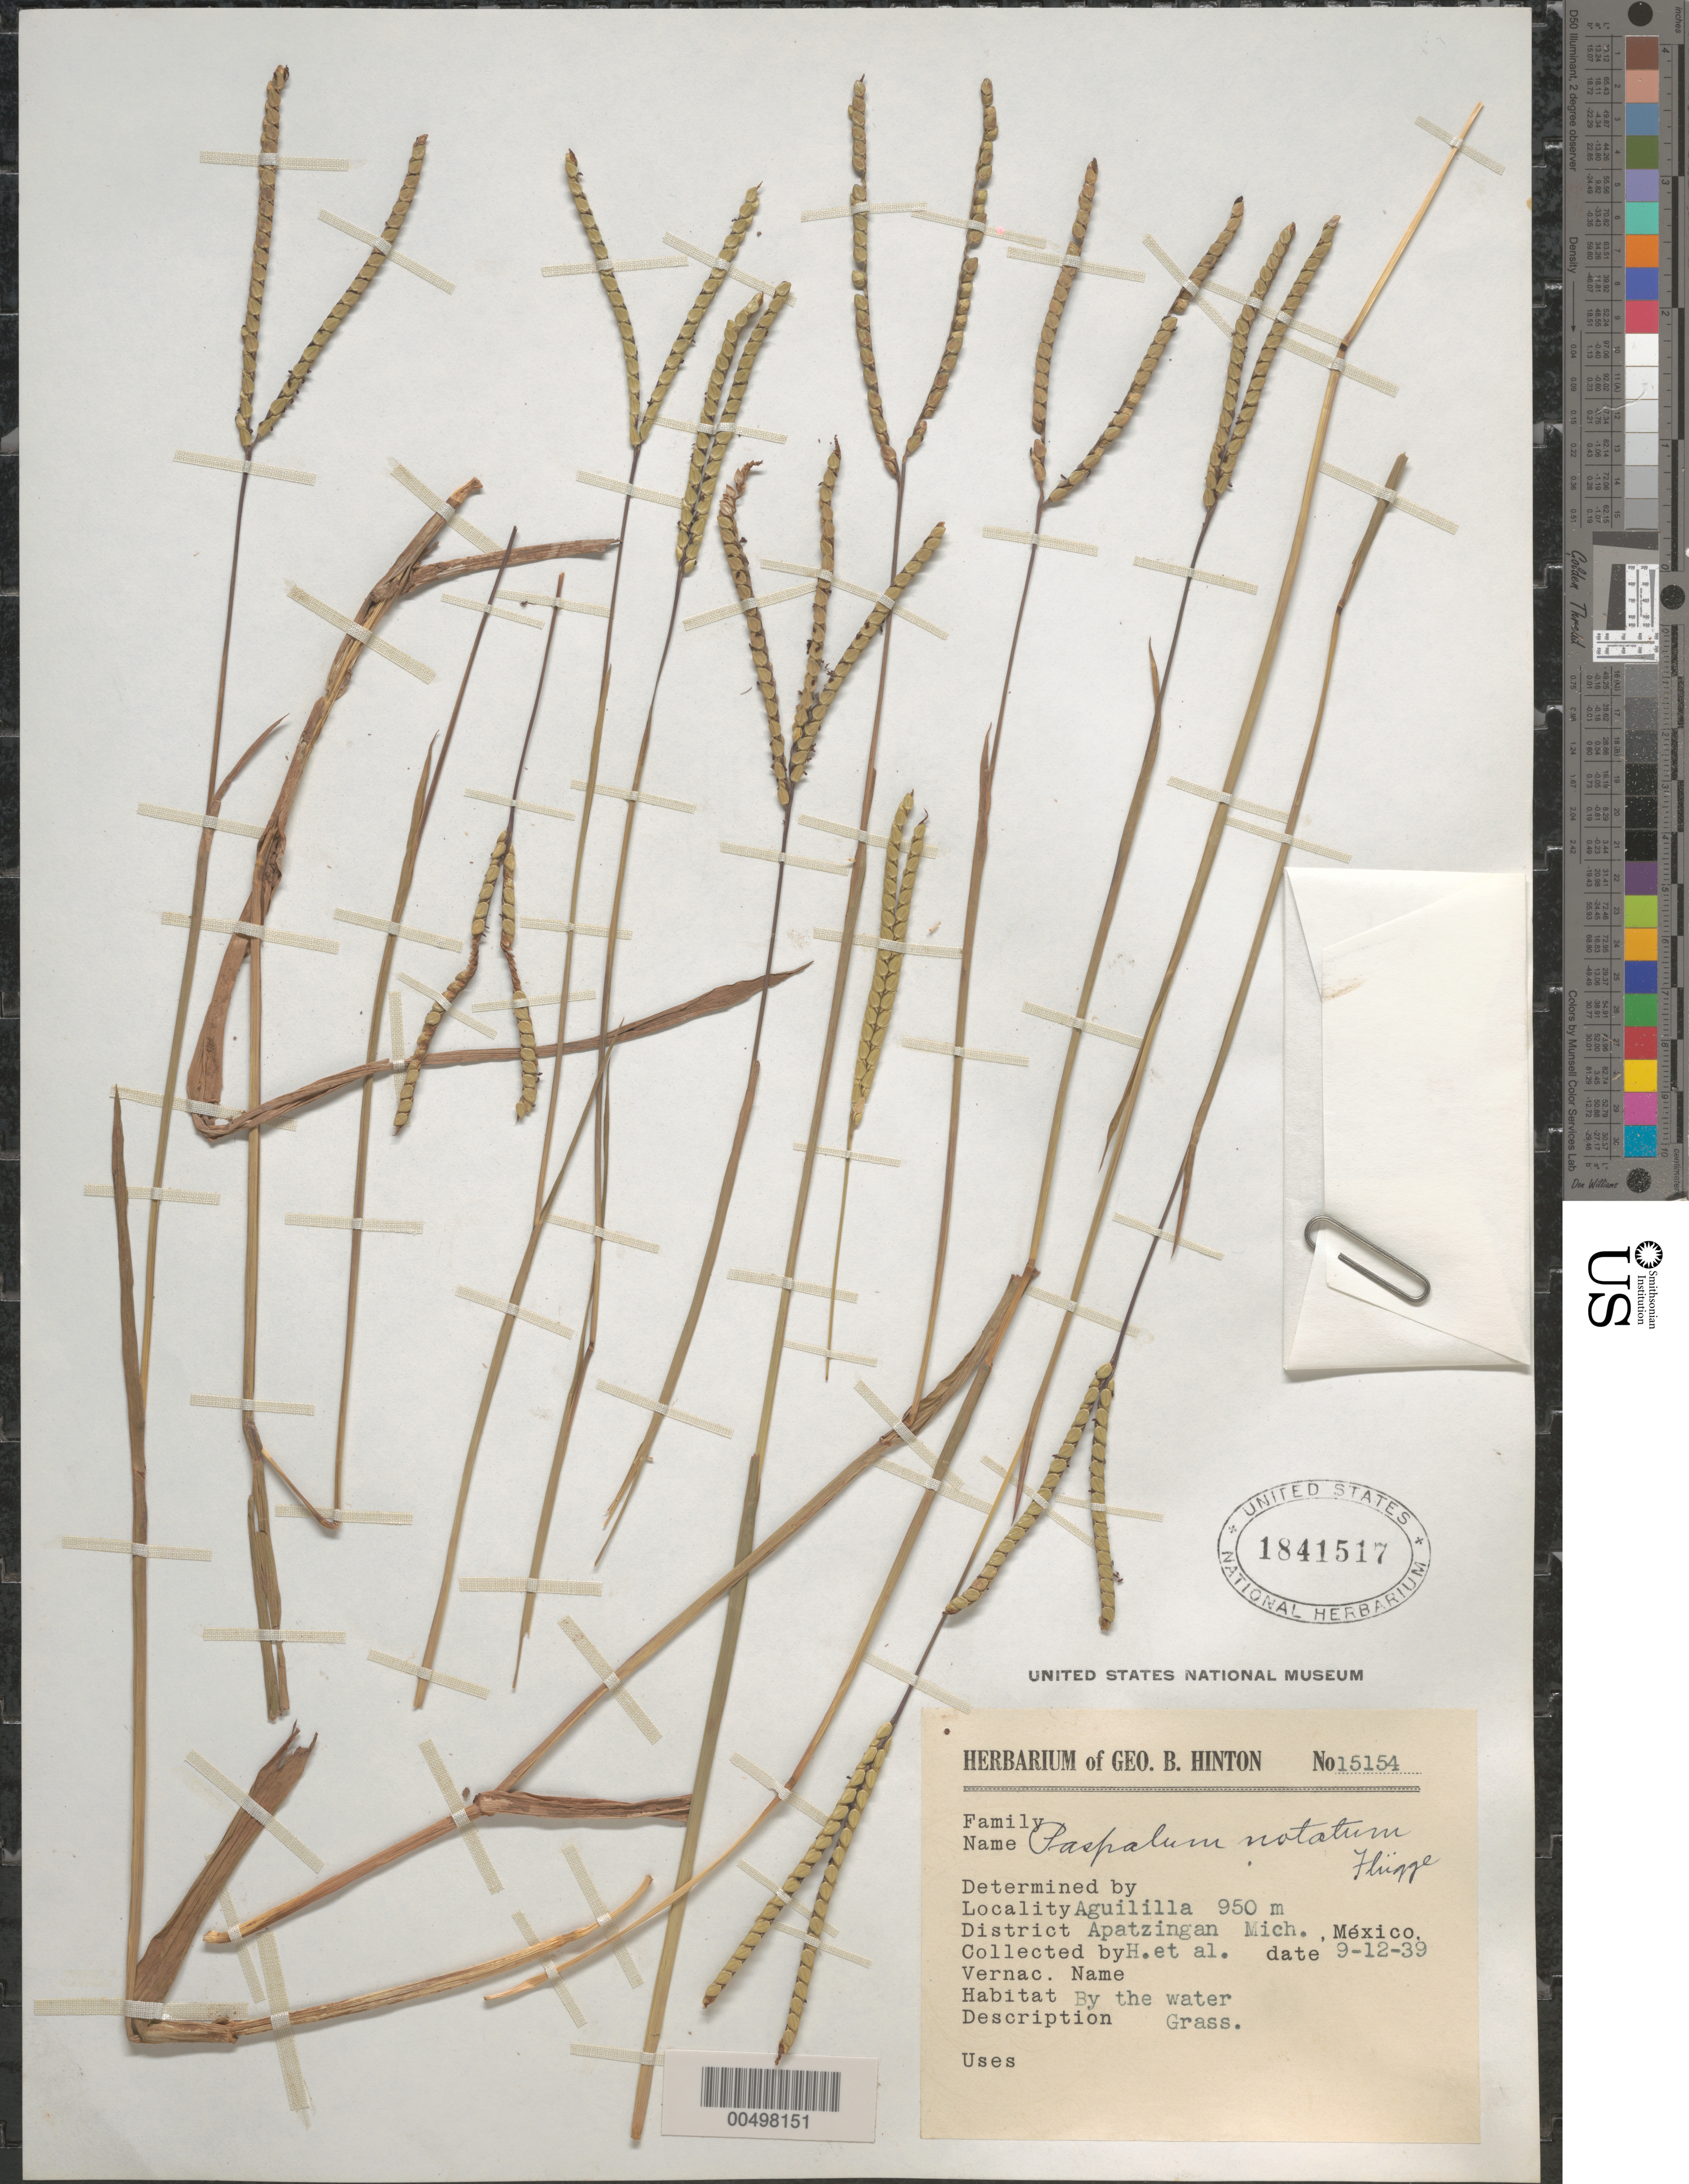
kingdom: Plantae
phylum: Tracheophyta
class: Liliopsida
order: Poales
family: Poaceae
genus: Paspalum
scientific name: Paspalum notatum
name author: Flüggé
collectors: G. B. Hinton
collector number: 15154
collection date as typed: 12 Sep 1939 or 9 Dec 1939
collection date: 1939-09-12 or 1939-12-09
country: Mexico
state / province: Michoacán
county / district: Apatzingan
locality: Aguililla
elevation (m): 950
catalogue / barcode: US 1841517